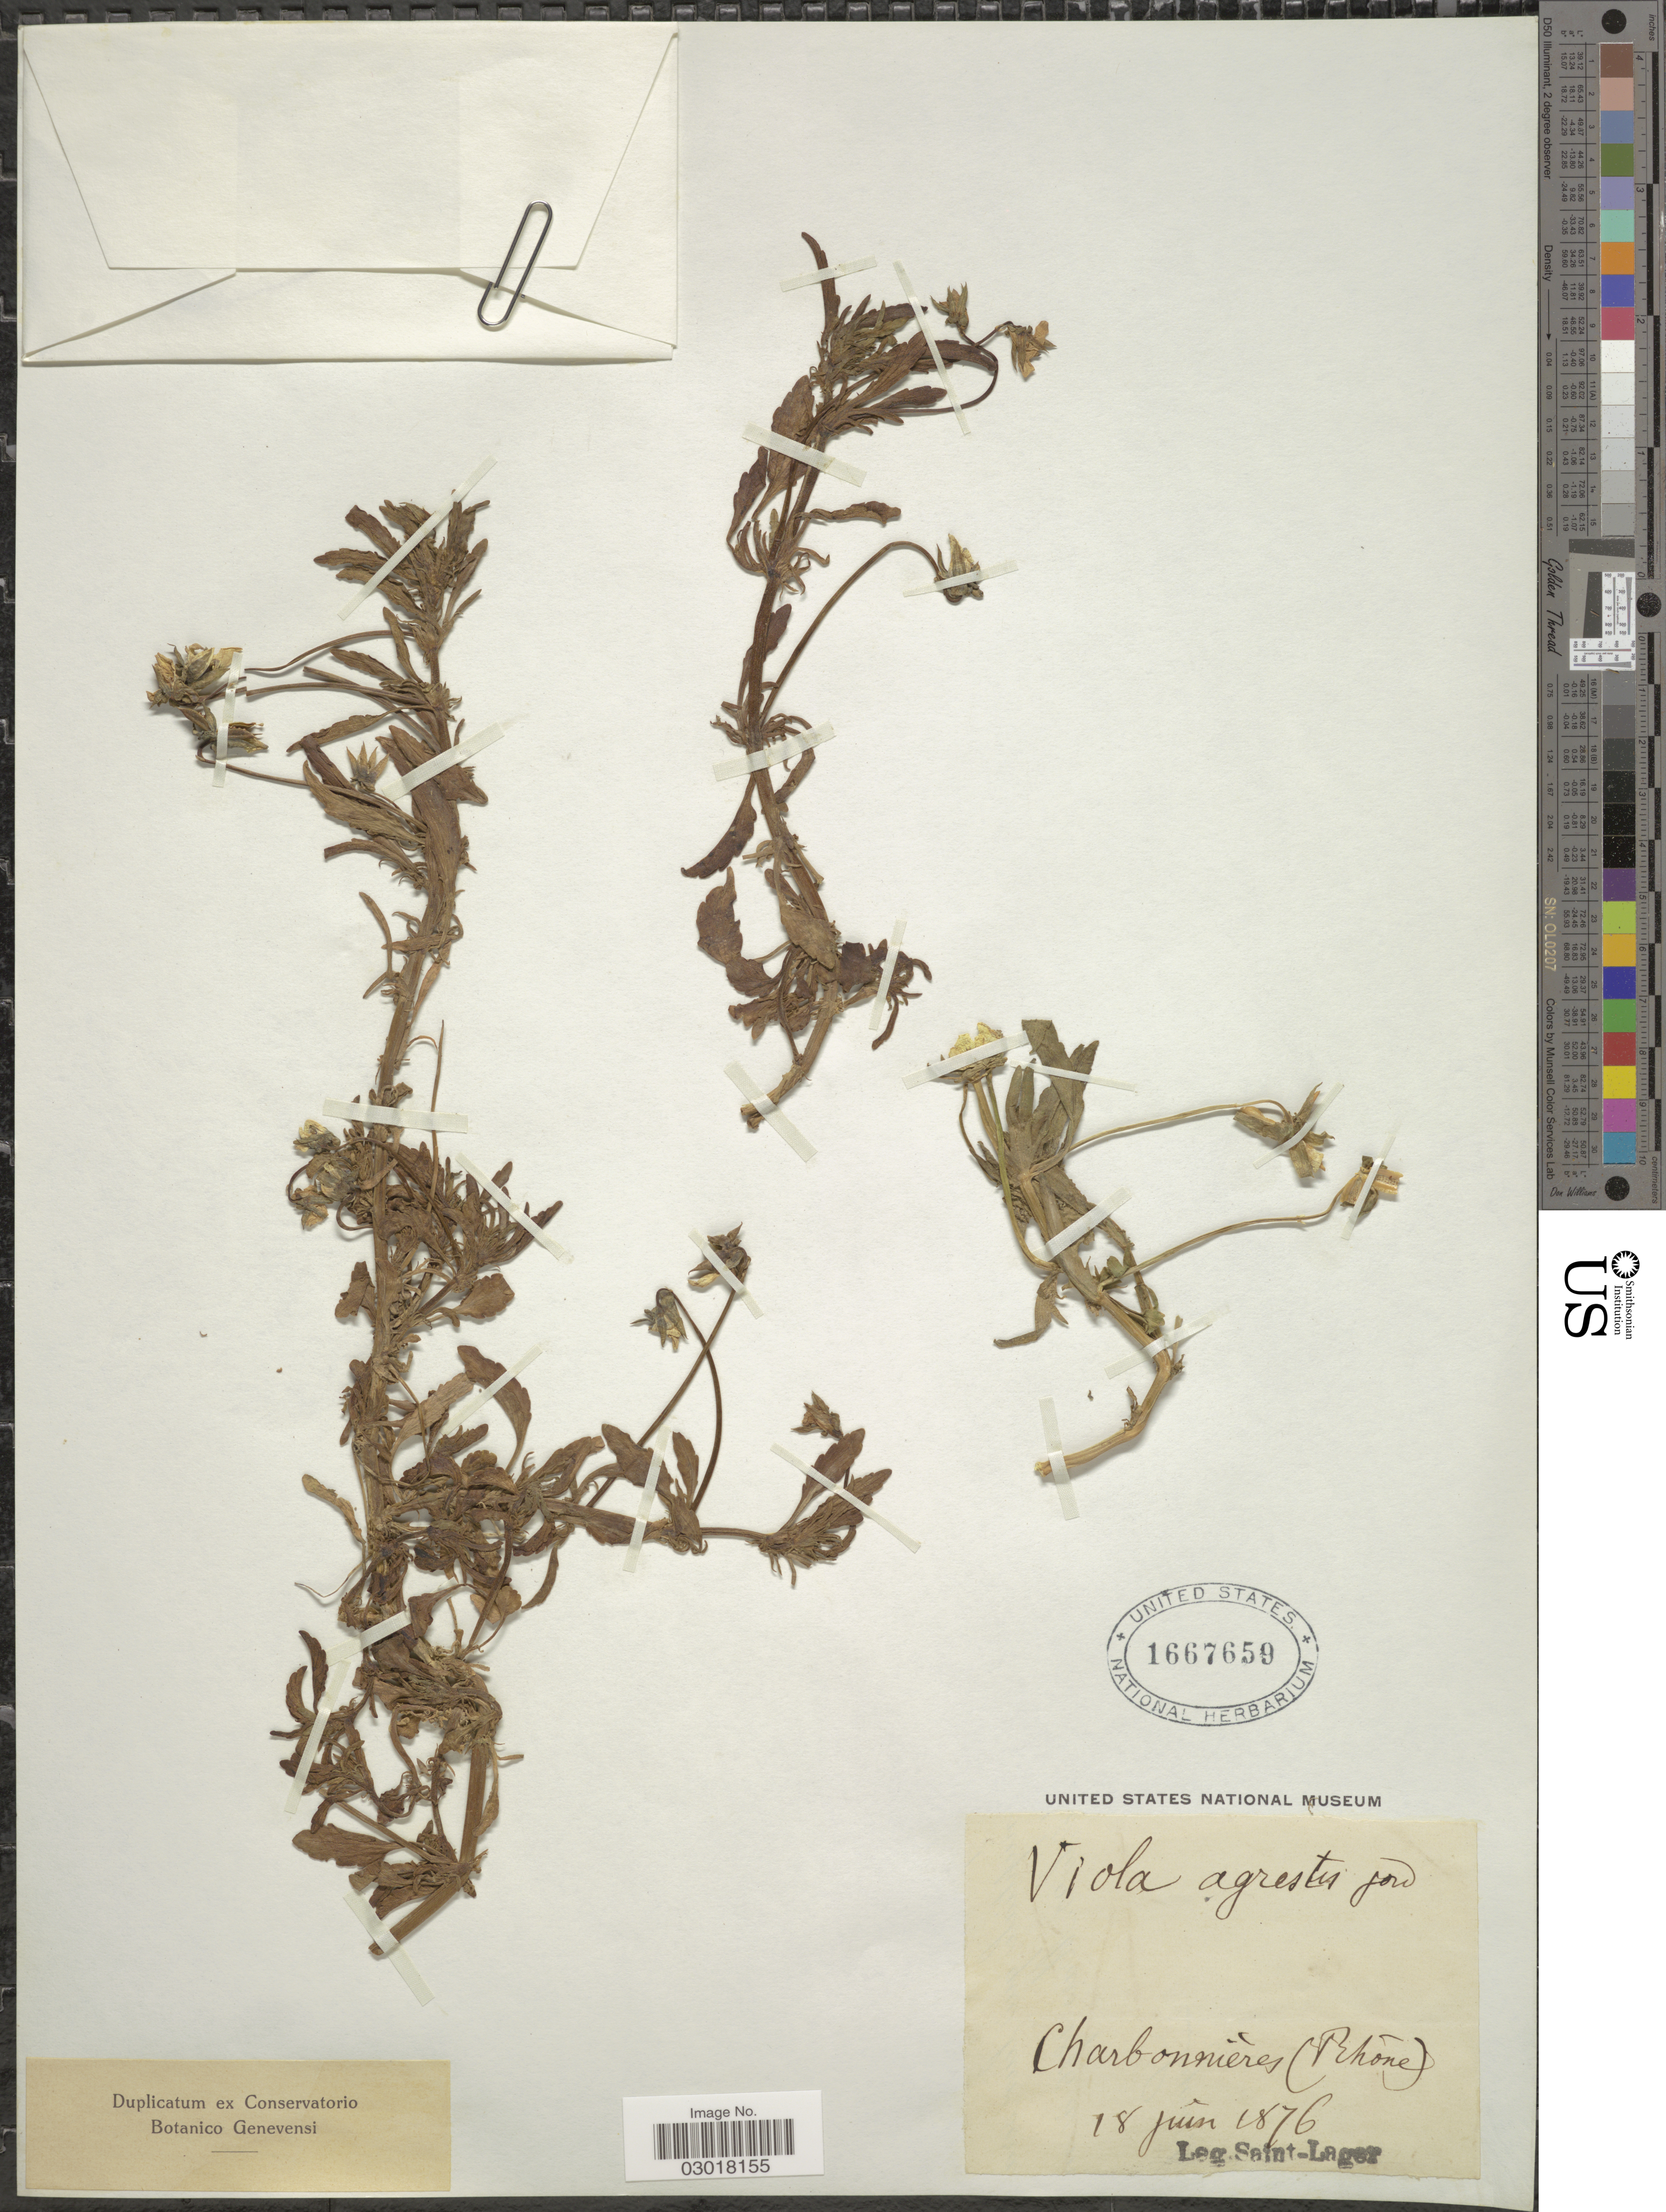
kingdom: Plantae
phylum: Tracheophyta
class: Magnoliopsida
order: Malpighiales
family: Violaceae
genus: Viola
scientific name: Viola agrestis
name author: Jord.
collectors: Saint-Lager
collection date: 1876-06-18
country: France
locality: Charbonnieres (Rhöne).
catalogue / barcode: US 1667659